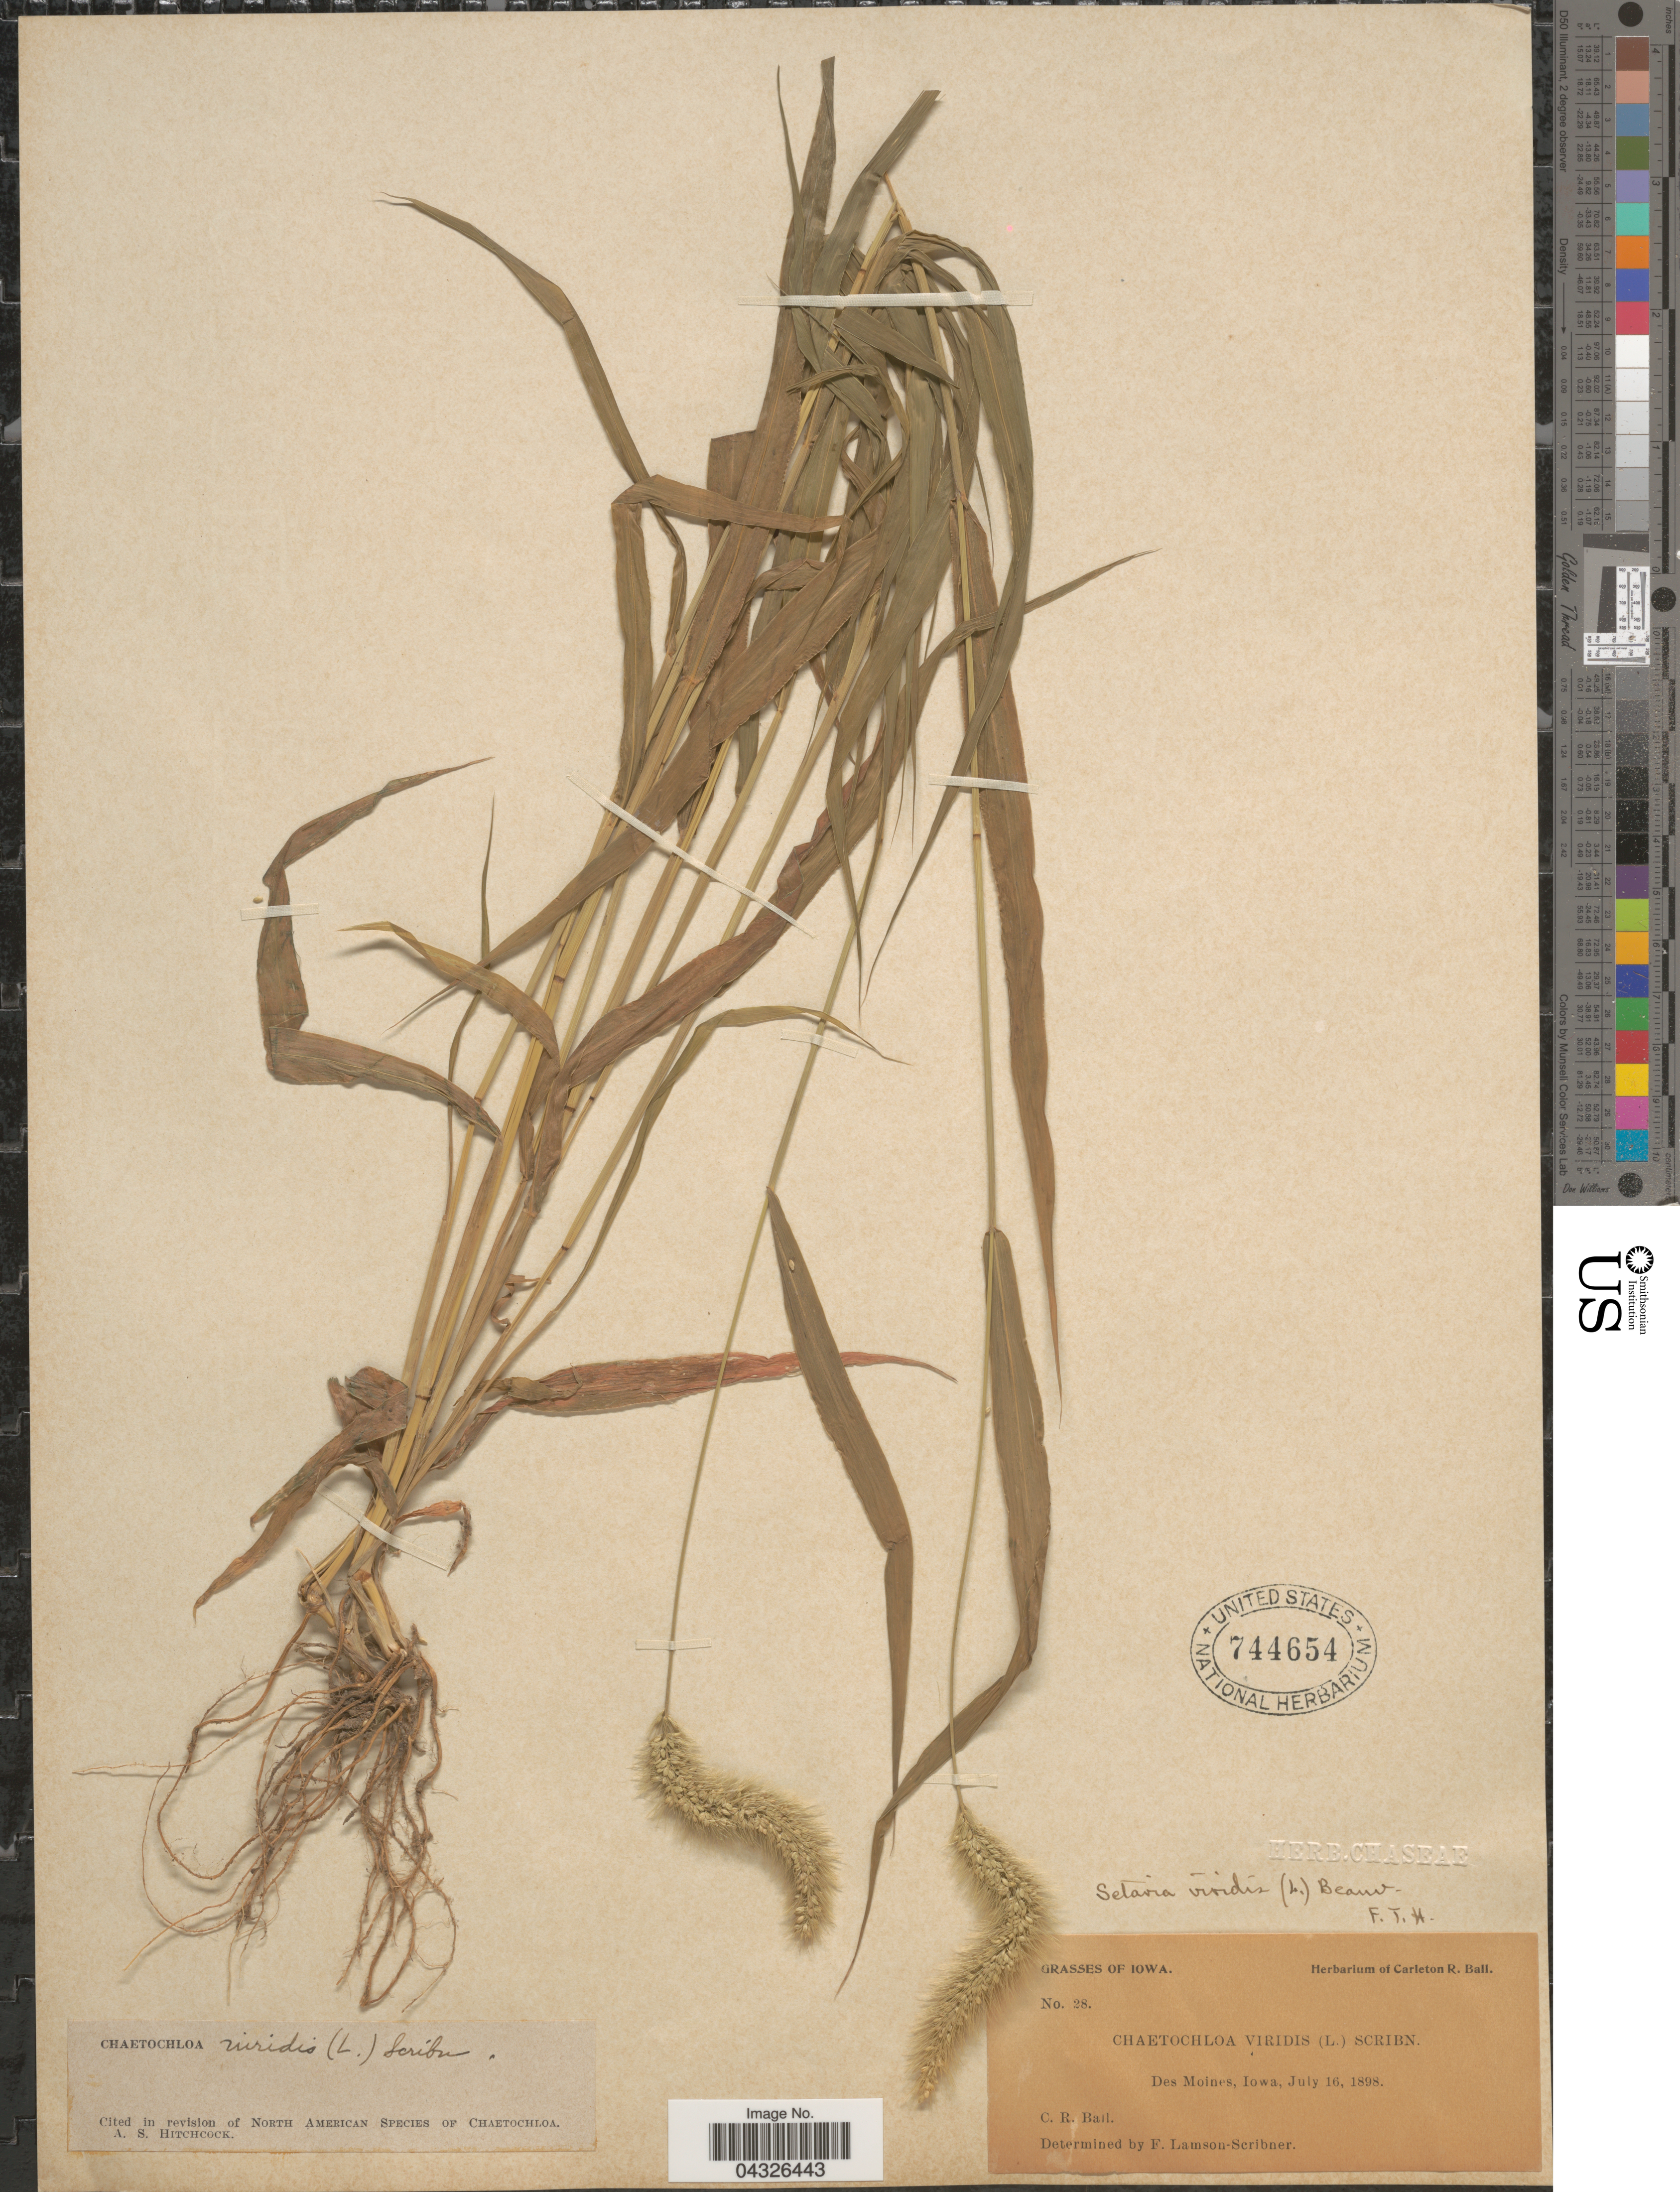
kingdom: Plantae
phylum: Tracheophyta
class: Liliopsida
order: Poales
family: Poaceae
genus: Setaria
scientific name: Setaria viridis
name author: (L.) P. Beauv.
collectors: C. R. Ball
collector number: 28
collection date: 1898-07-16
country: United States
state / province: Iowa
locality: Des Moines.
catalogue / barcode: US 744654